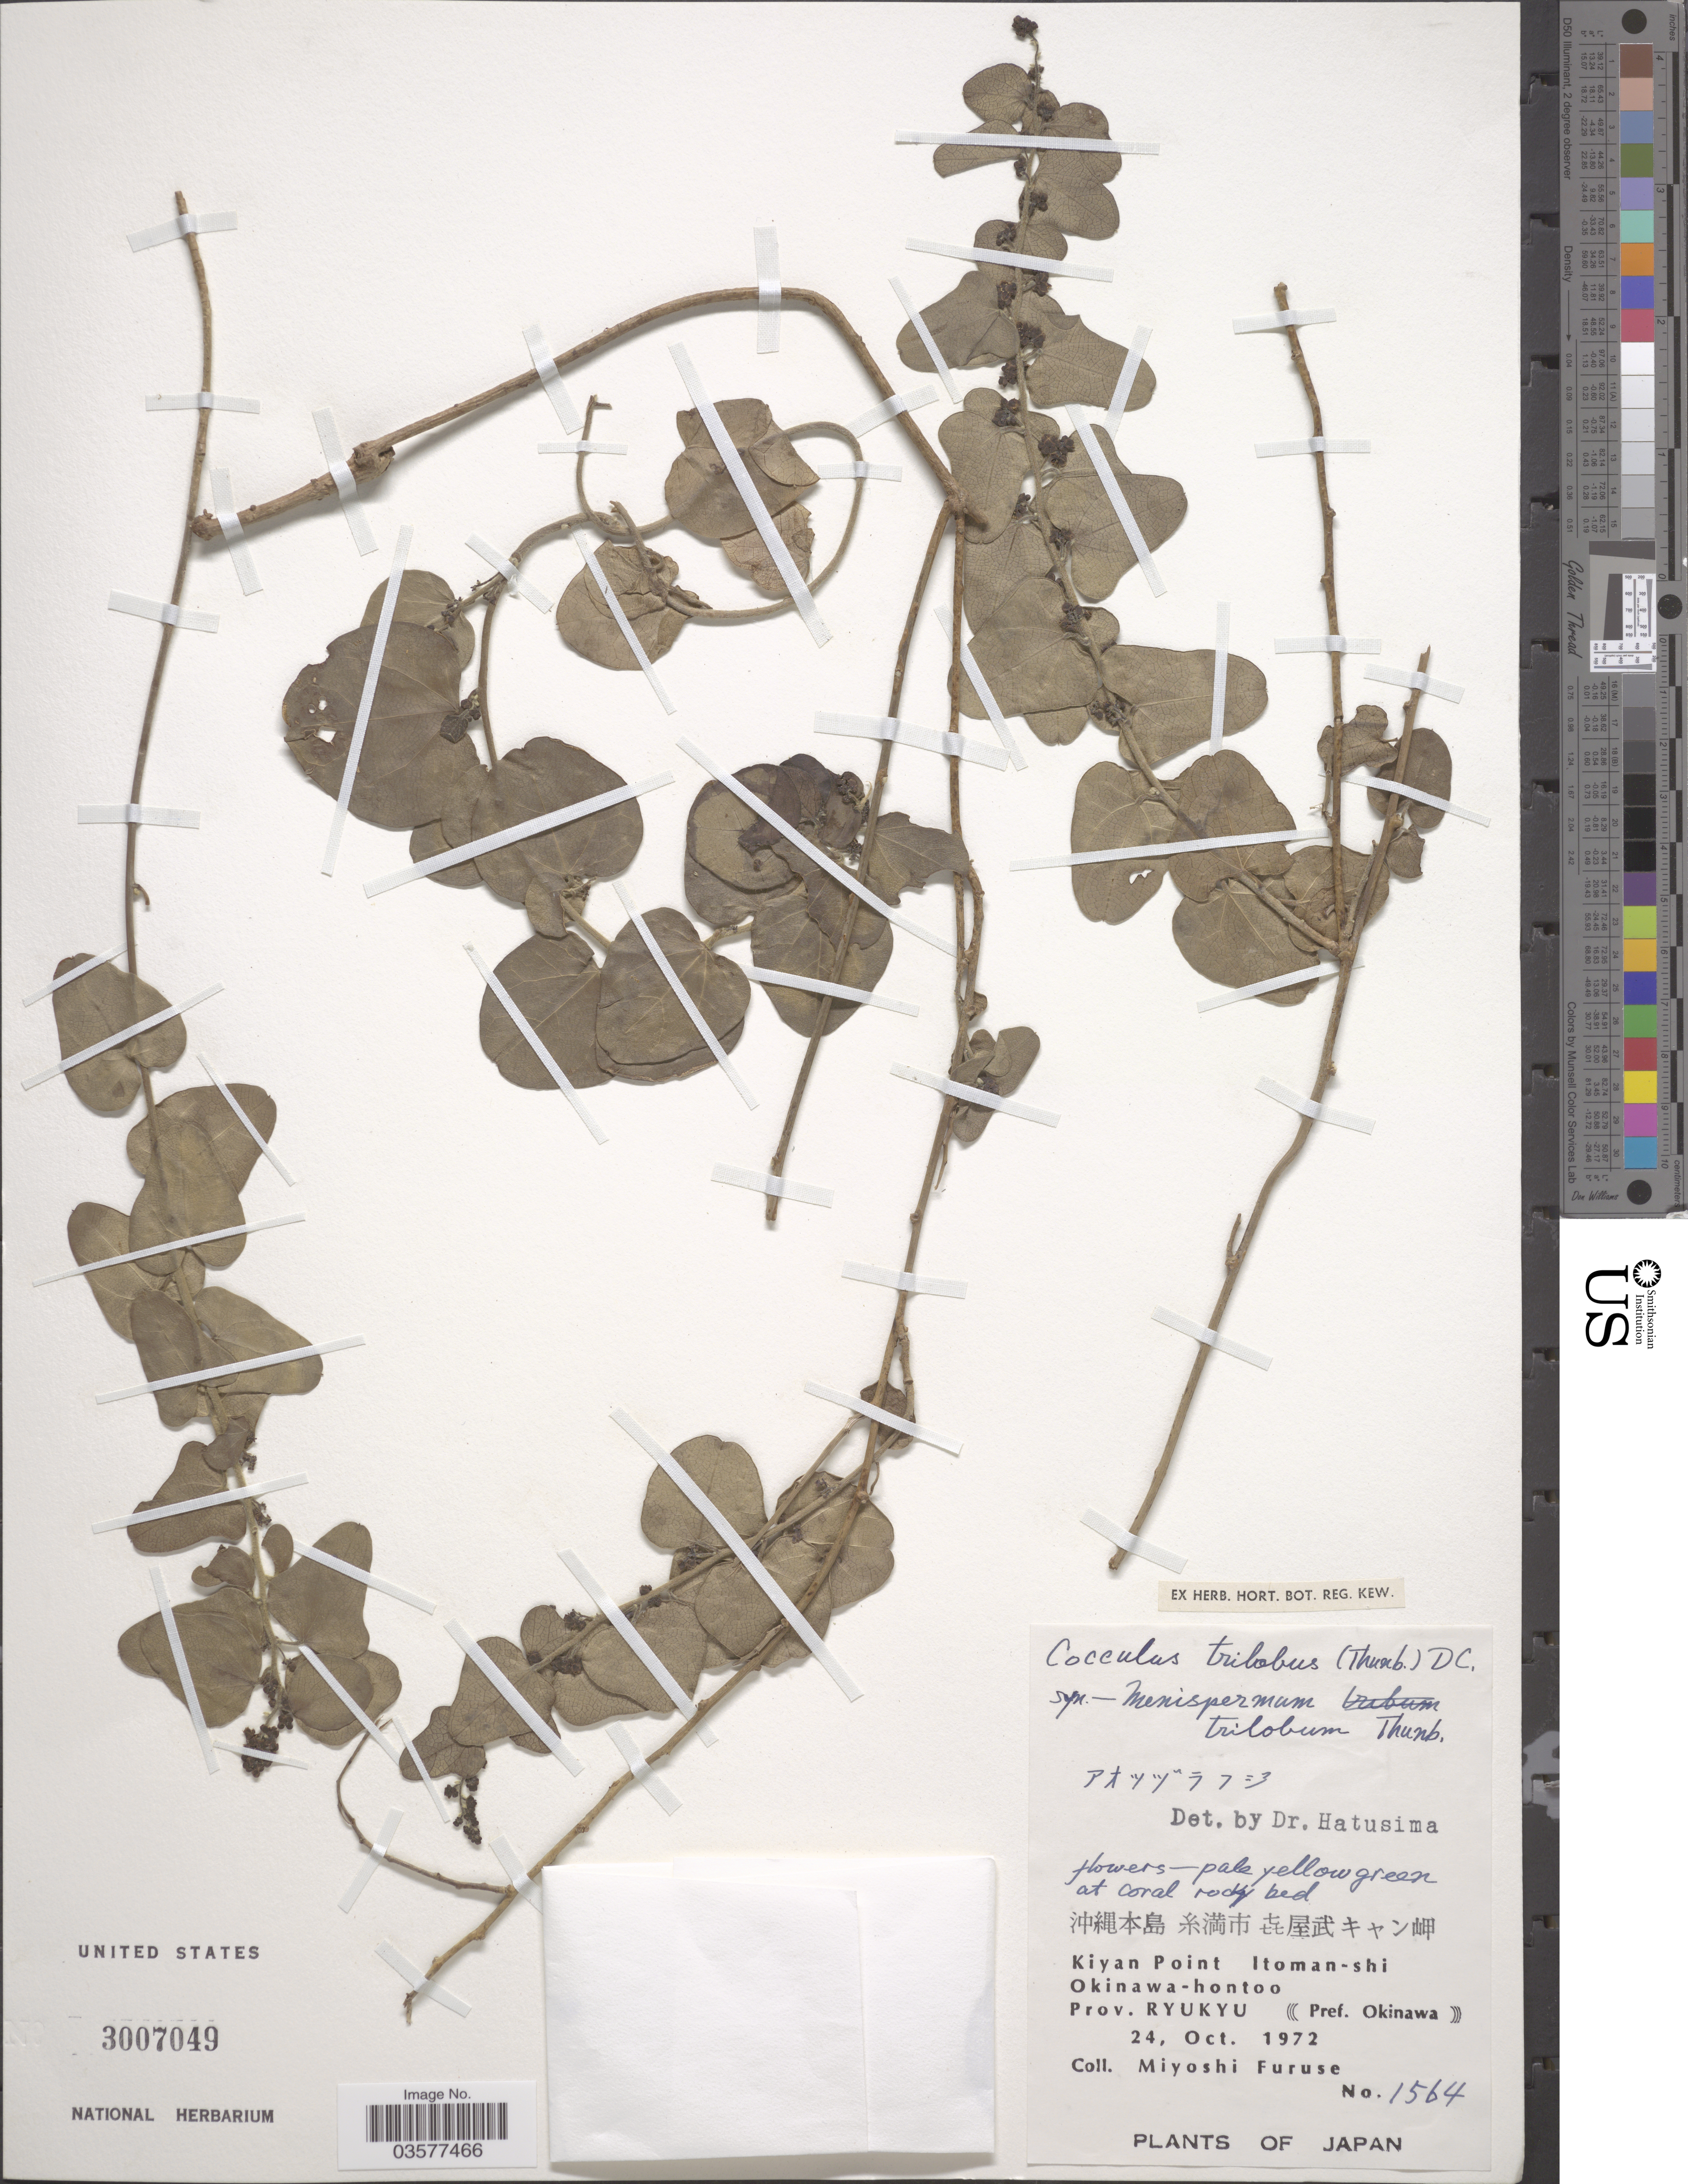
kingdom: Plantae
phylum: Tracheophyta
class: Magnoliopsida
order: Ranunculales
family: Menispermaceae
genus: Cocculus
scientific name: Cocculus orbiculatus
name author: (L.) DC.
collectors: M. Furuse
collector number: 1564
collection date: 1972-10-24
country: Japan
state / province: Okinawa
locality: Kiyan Point Itoman-shi. Okinawa-hontoo. Prov. Ryukyu (Pref. Okinawa).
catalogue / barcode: US 3007049